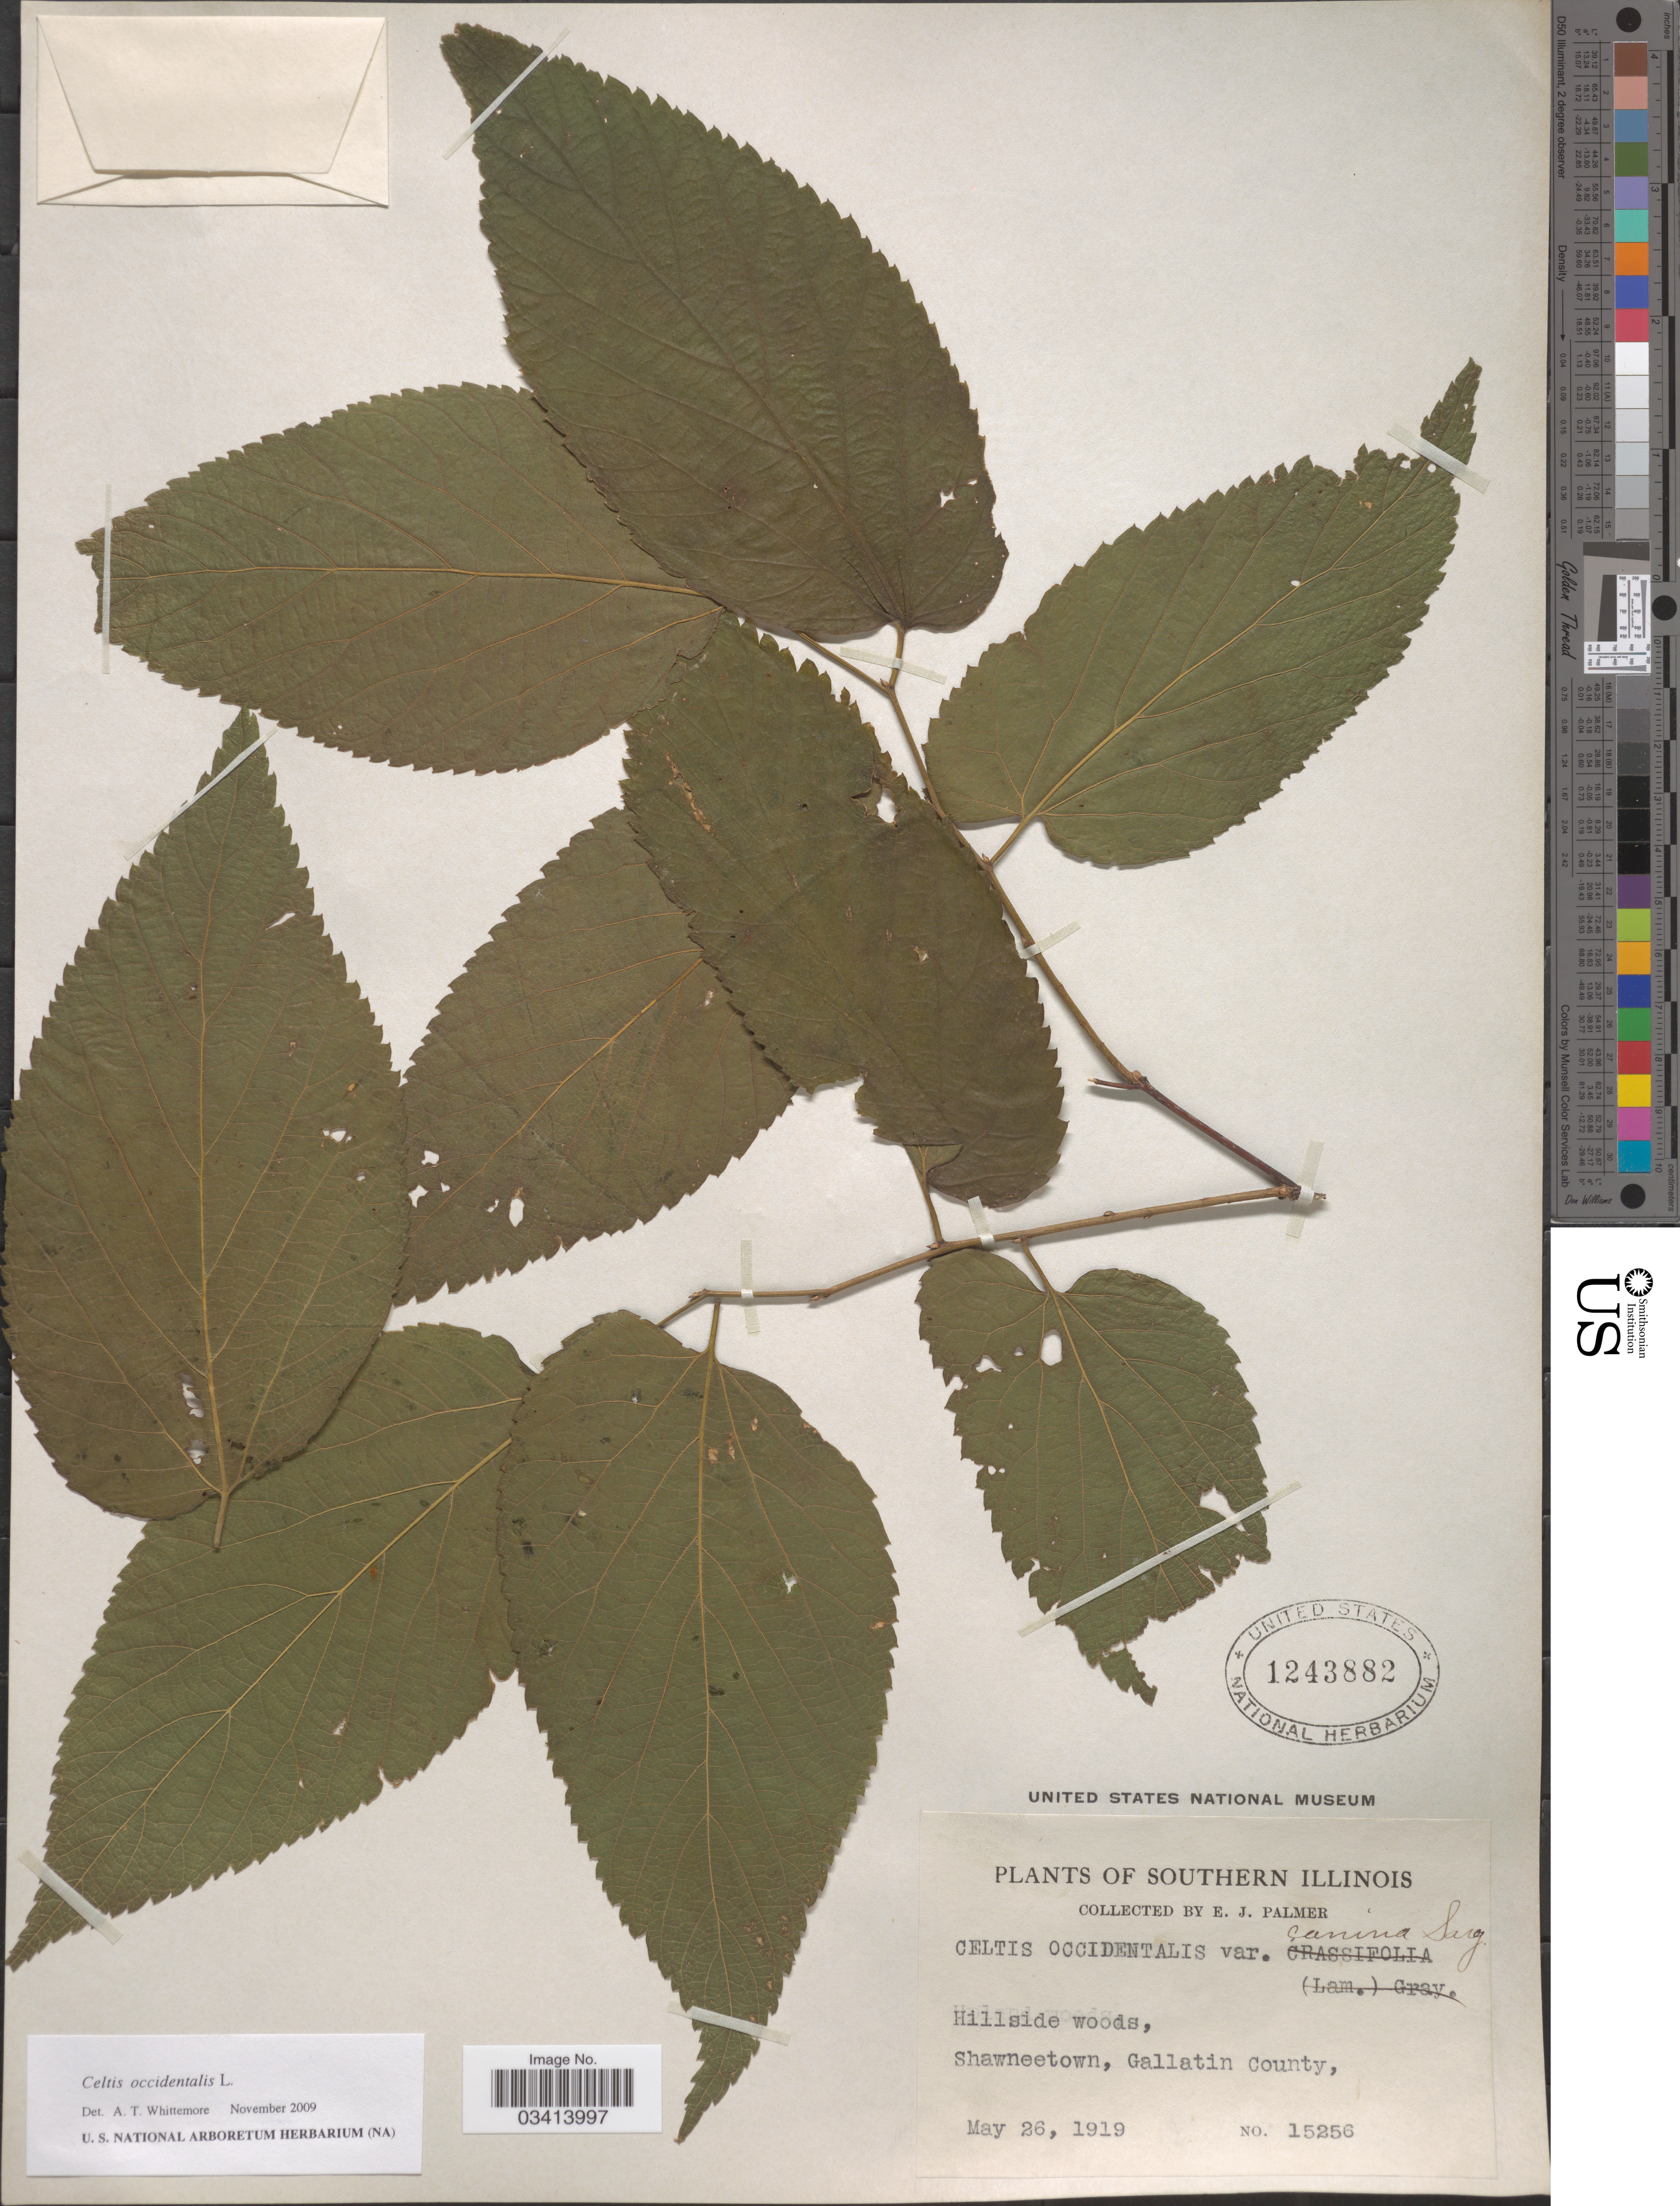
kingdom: Plantae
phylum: Tracheophyta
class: Magnoliopsida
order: Rosales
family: Cannabaceae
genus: Celtis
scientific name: Celtis occidentalis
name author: L.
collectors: E. J. Palmer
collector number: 15256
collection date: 1919-06-25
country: United States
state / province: Illinois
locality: Southern Illinois. Shawneetown, Gallatin County.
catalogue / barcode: US 1243882